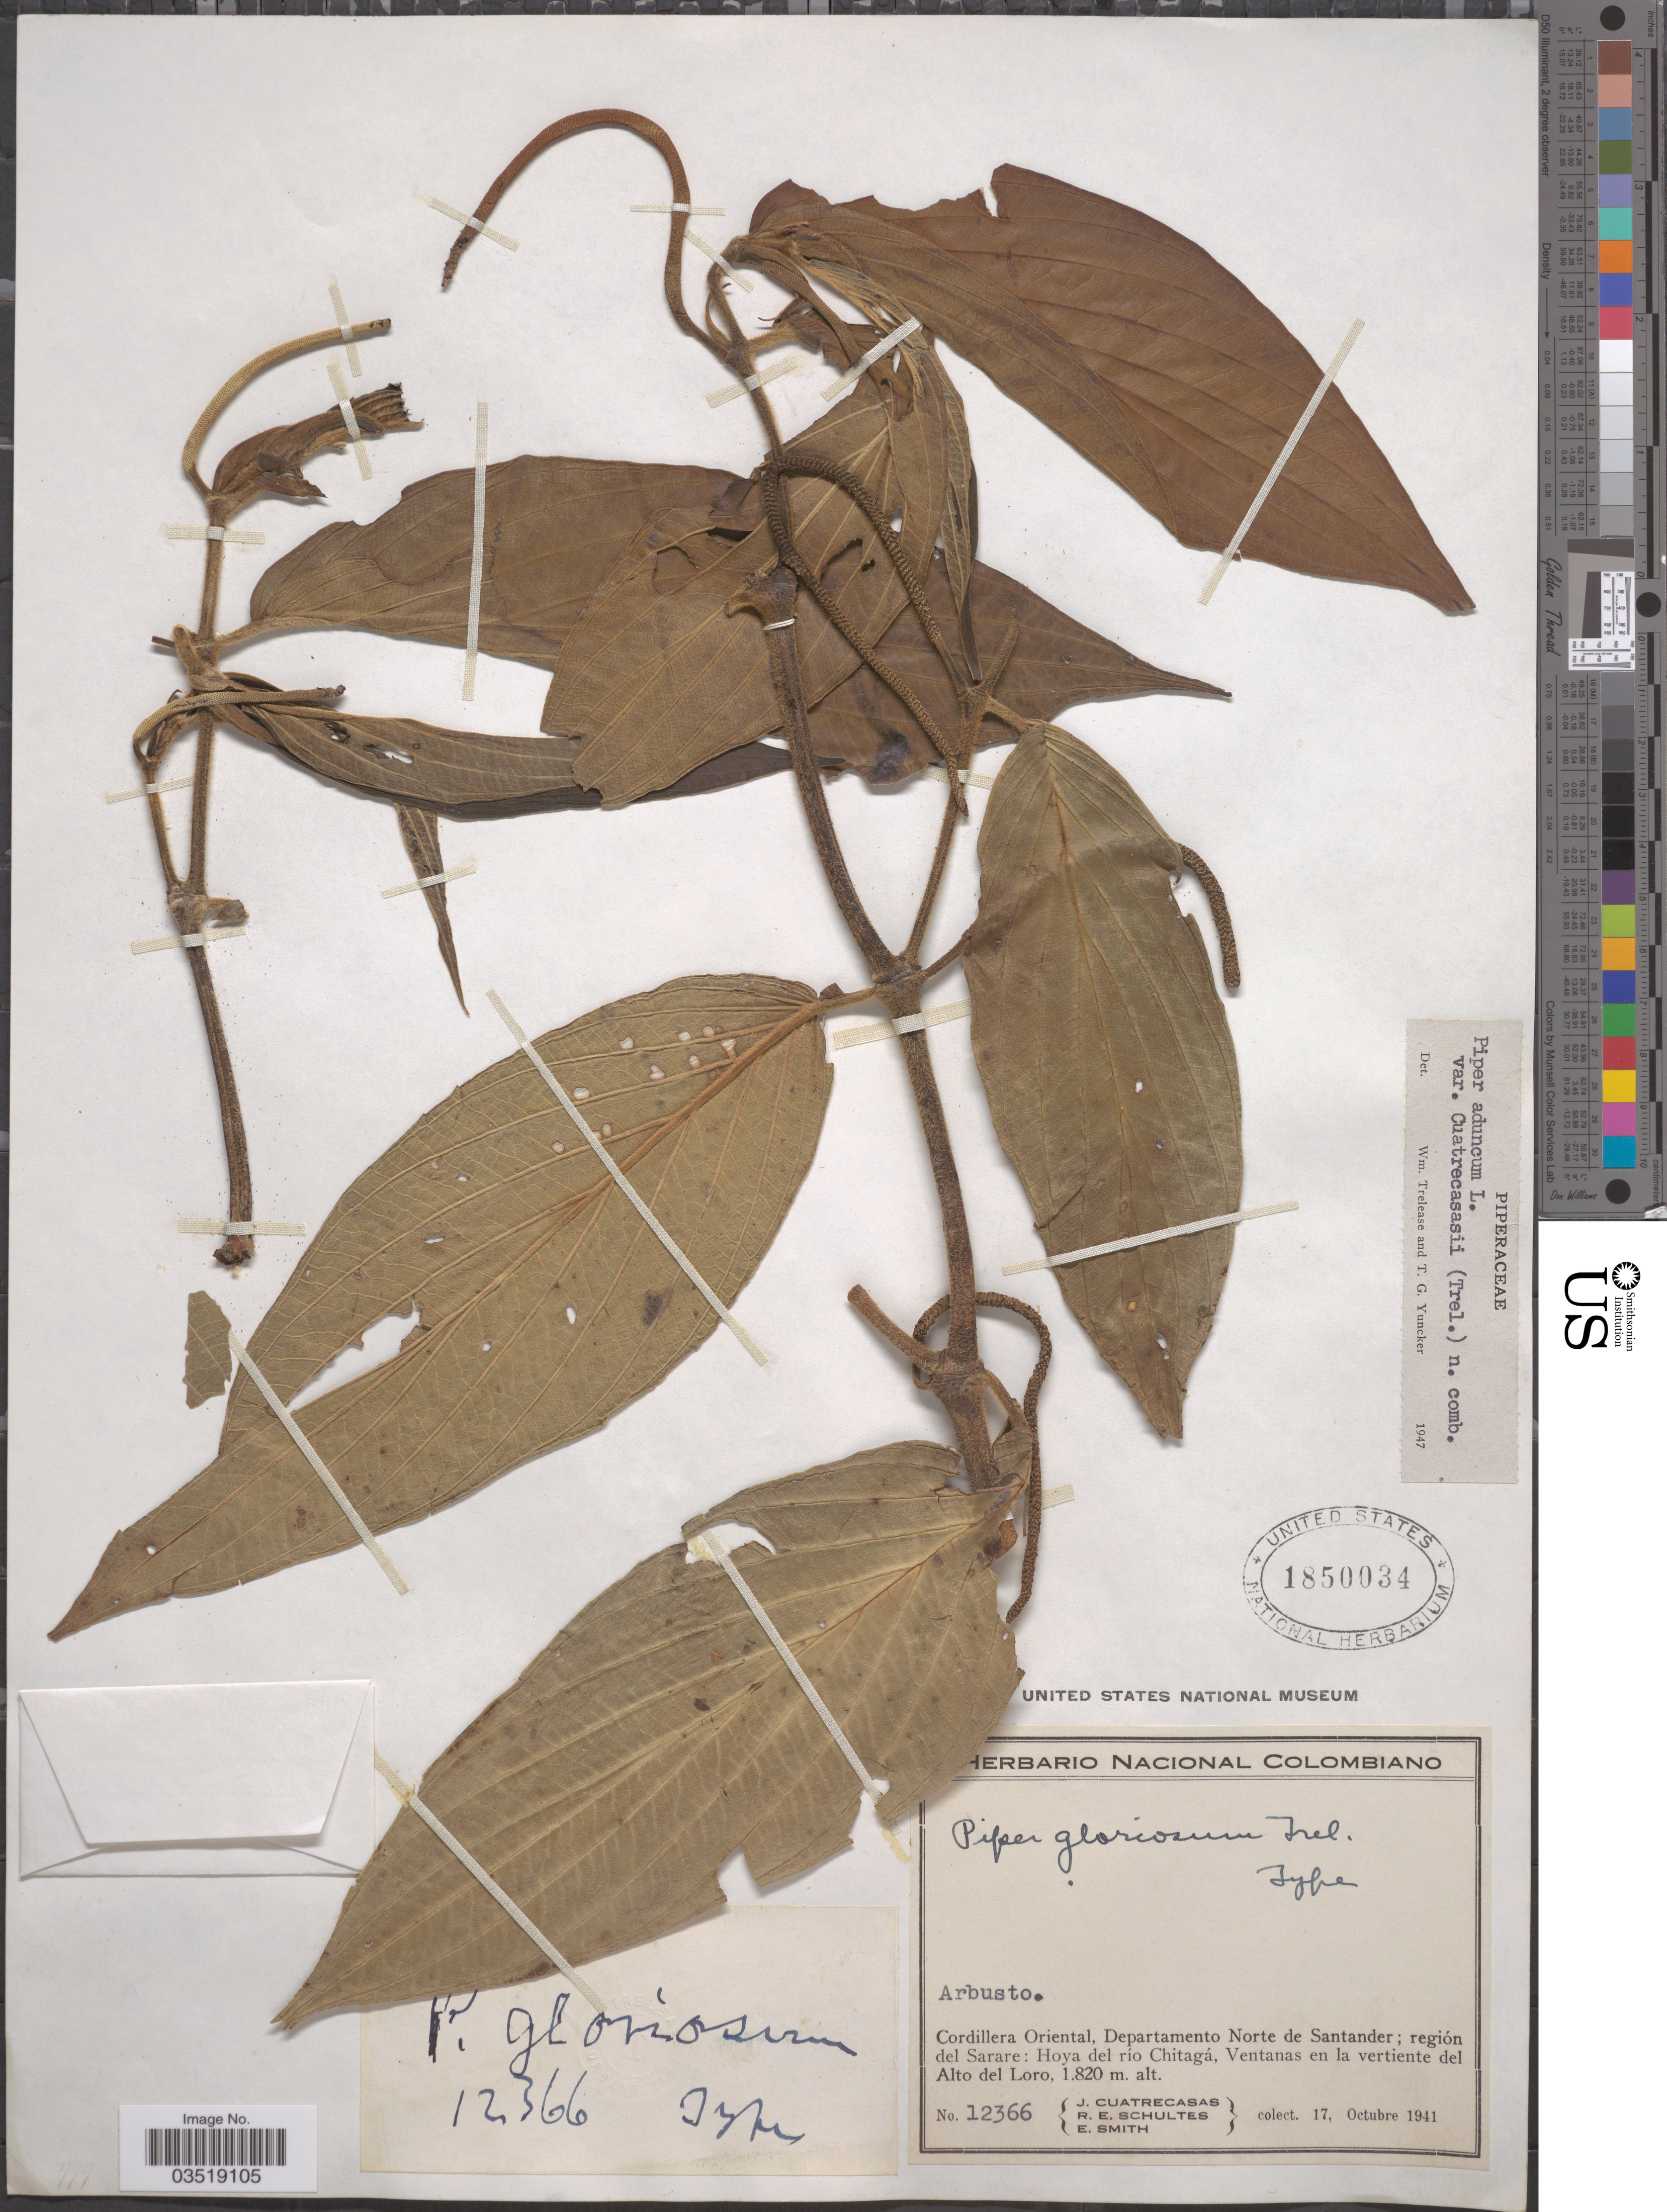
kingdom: Plantae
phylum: Tracheophyta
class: Magnoliopsida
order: Piperales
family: Piperaceae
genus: Piper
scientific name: Piper aduncum var. cordulatum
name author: L.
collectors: J. Cuatrecasas, R. E. Schultes & E. Smith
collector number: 12366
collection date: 1941-10-17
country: Colombia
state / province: Norte de Santander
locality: Cordillera Oriental, Departamento Norte de Santander; región del Sarare: Hoya del río Chitagá, Ventanas en la vertiente del Alto del Loro.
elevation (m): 1820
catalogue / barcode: US 1850034